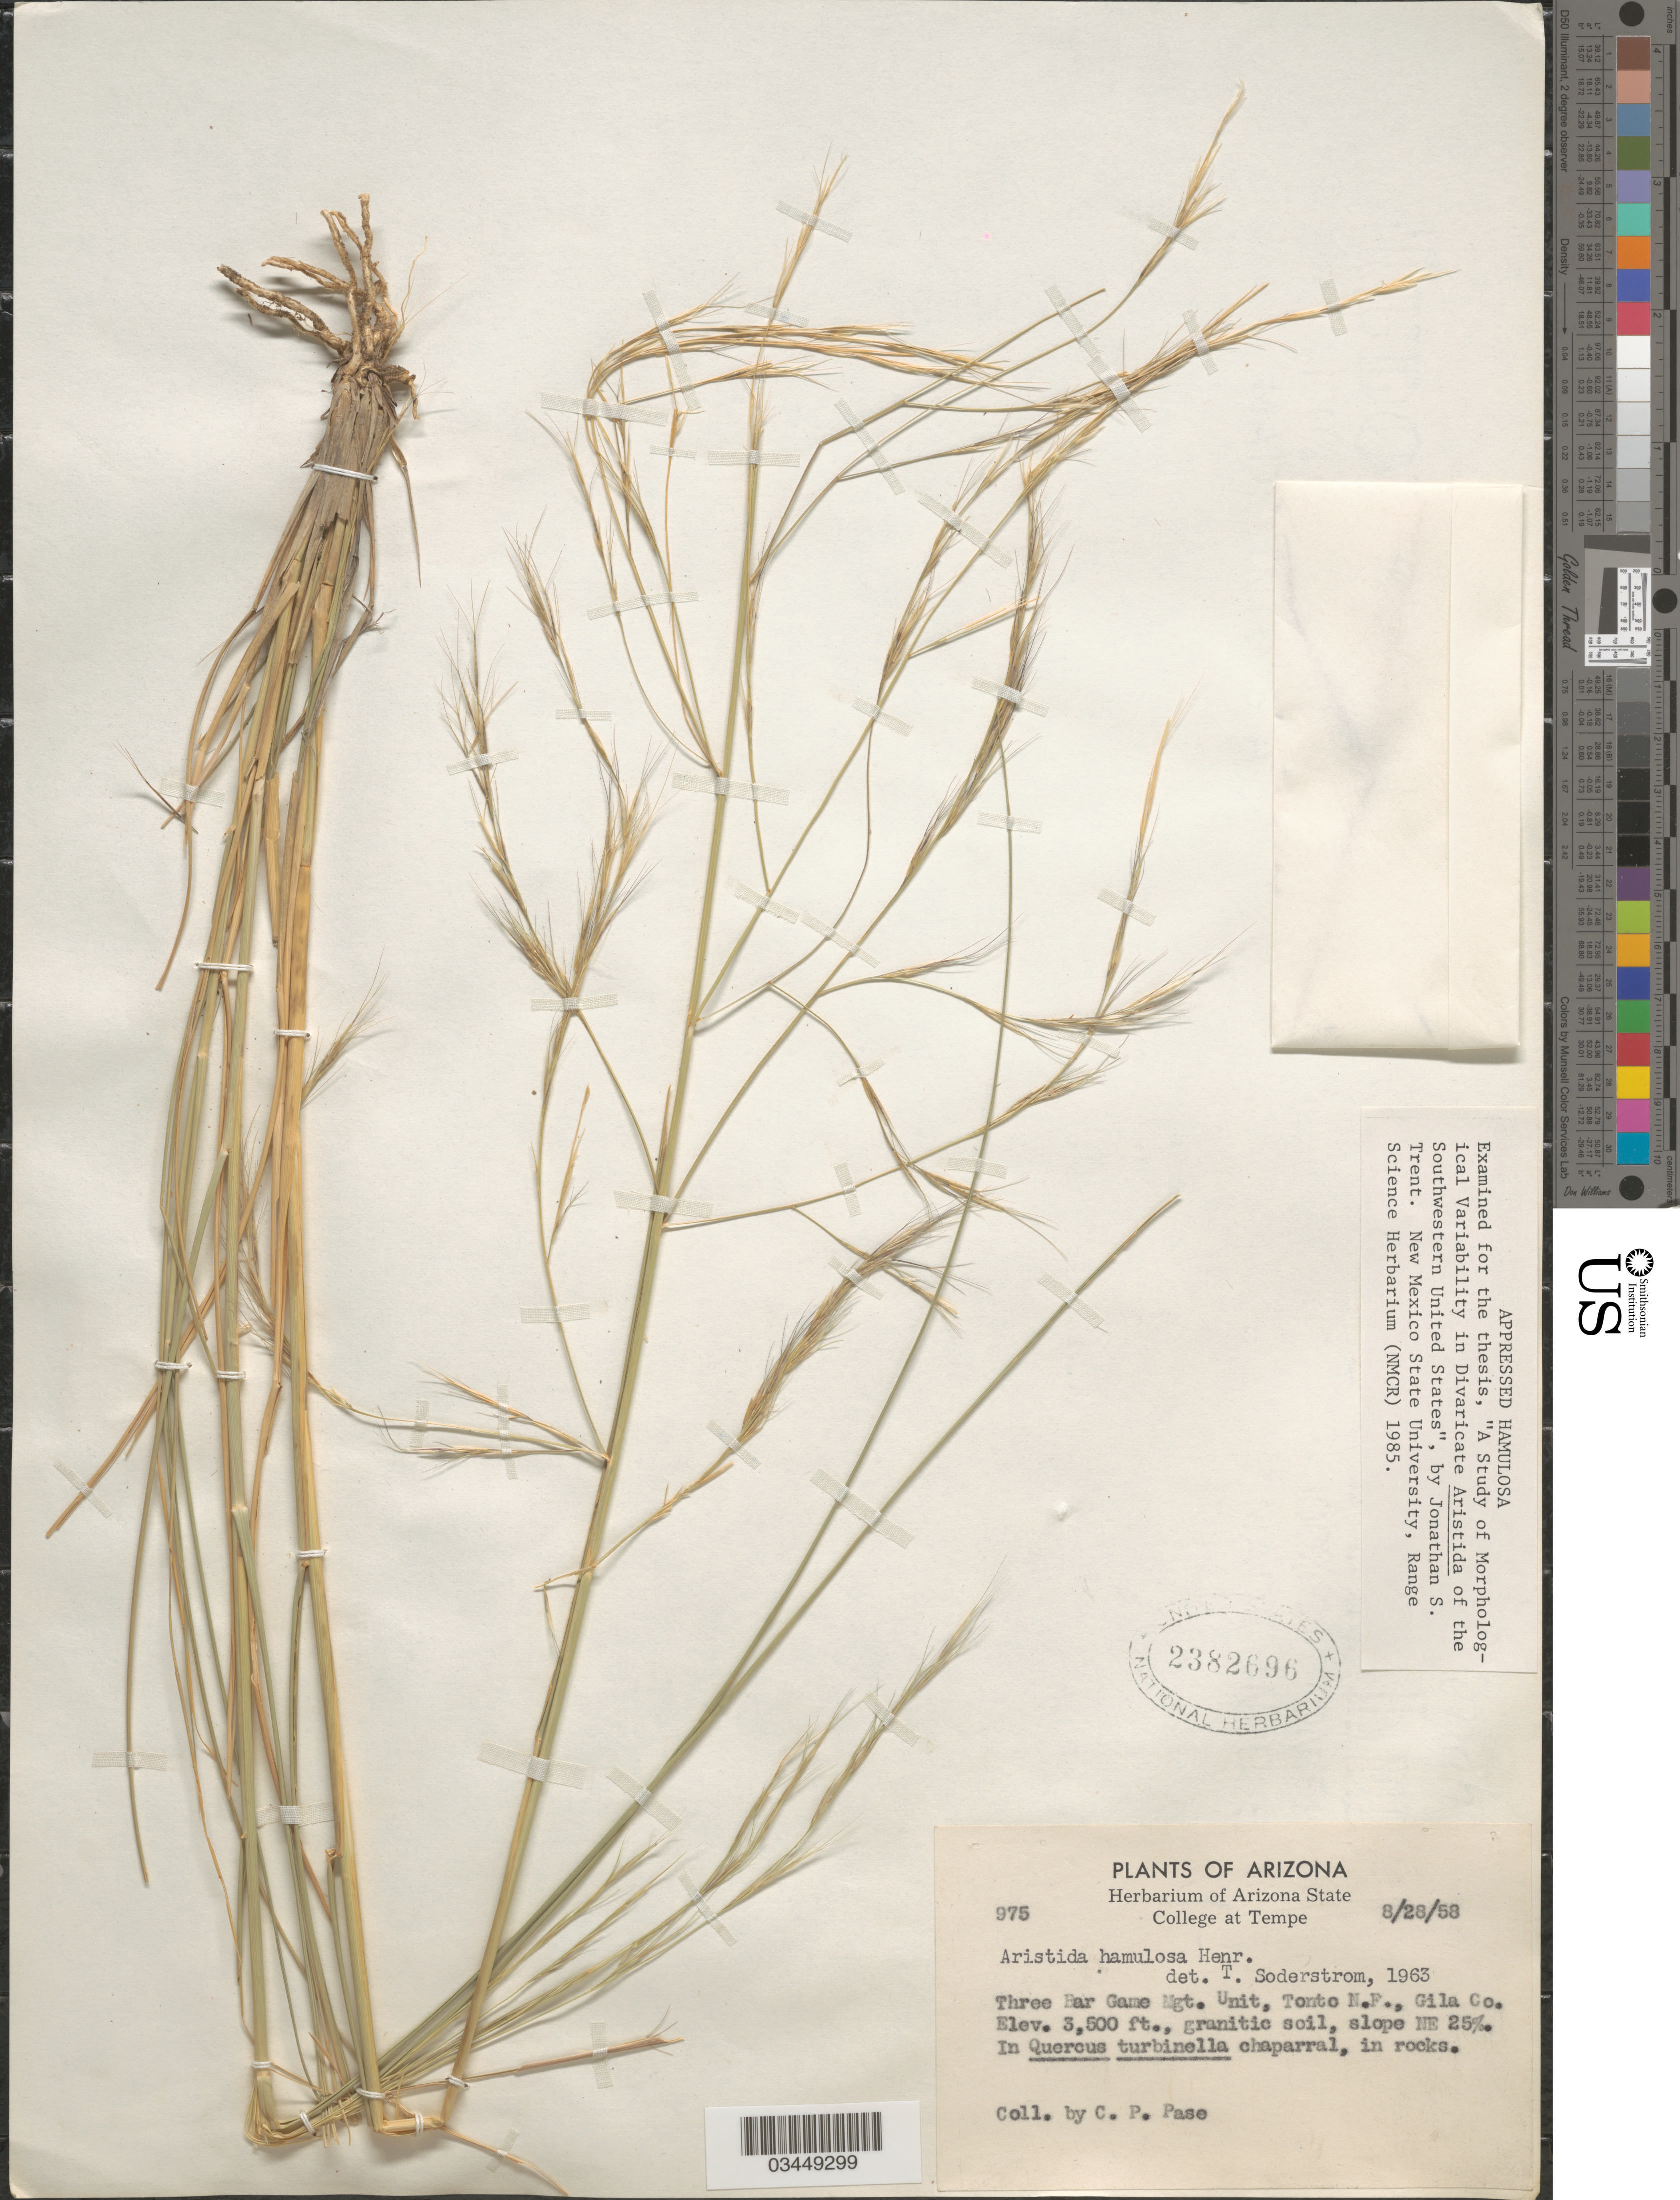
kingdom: Plantae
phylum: Tracheophyta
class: Liliopsida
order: Poales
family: Poaceae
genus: Aristida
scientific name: Aristida hamulosa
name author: Henr.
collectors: C. P. Pase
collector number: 975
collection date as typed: Transcribed d/m/y: 28/8/58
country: United States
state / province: Arizona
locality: Three Bar Game Mgt. Unit, Tonto N.F. Gila Co. Slope NE 25%.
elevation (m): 1067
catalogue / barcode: US 2382696